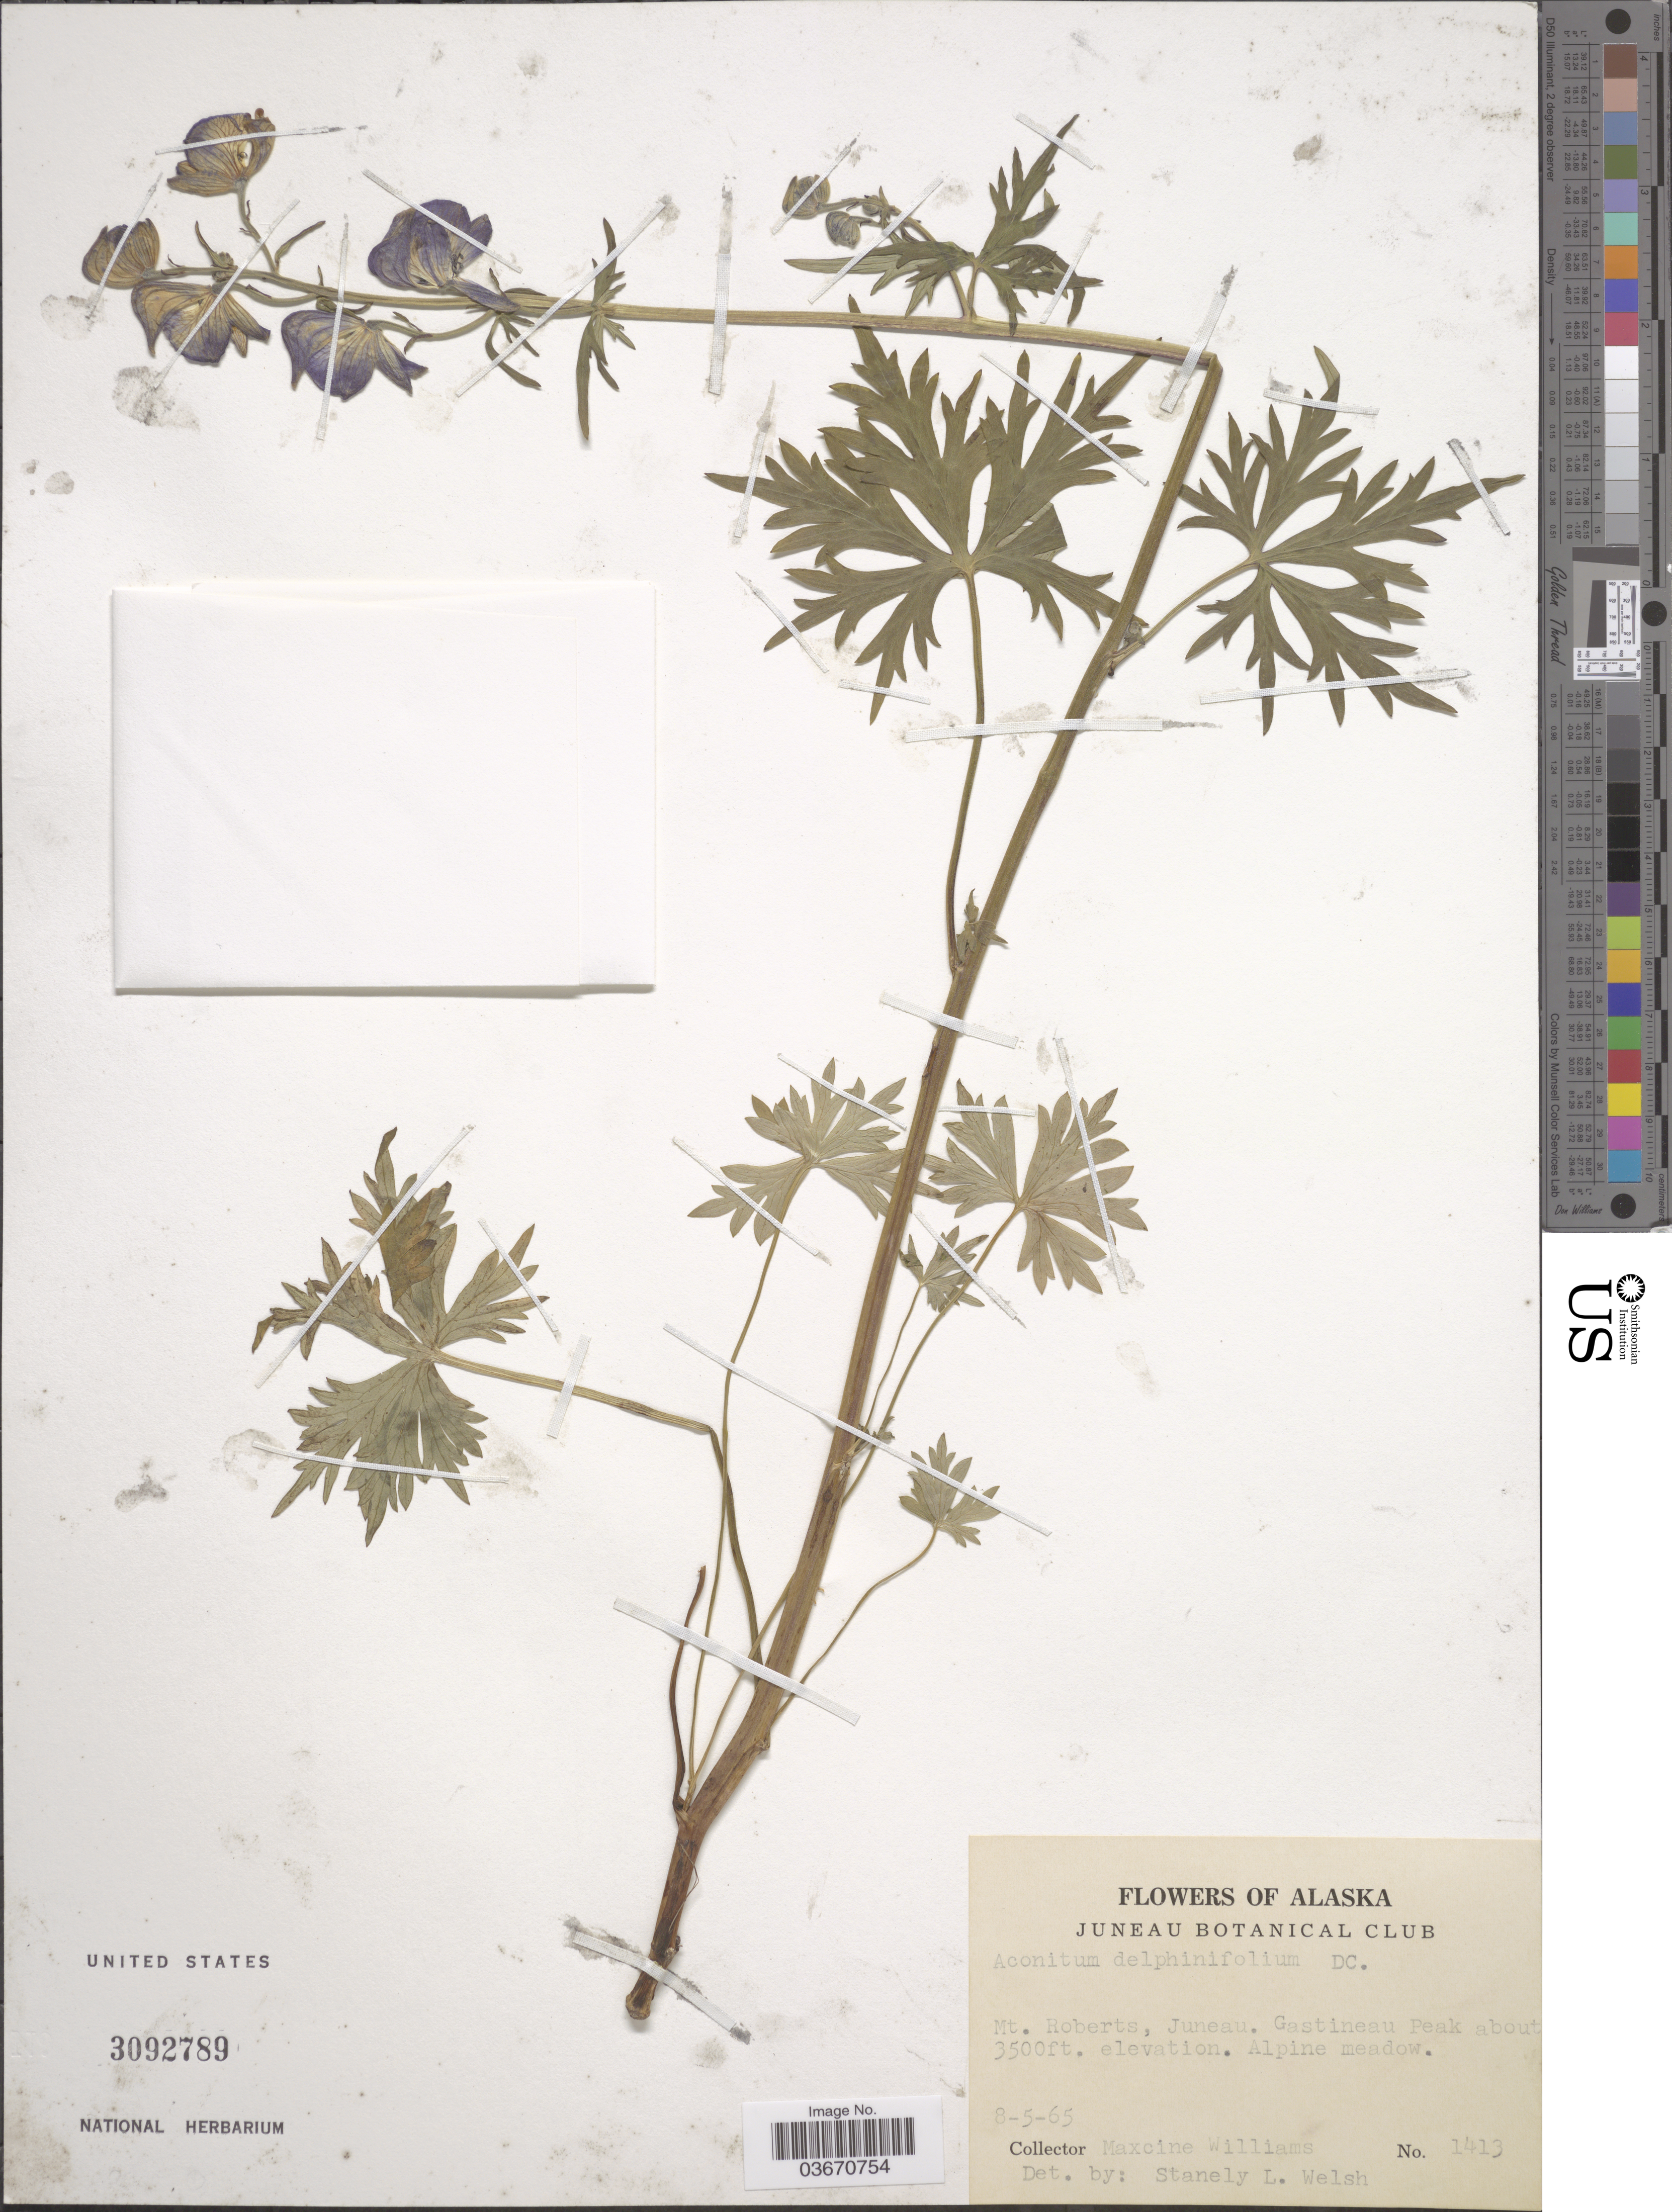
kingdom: Plantae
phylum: Tracheophyta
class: Magnoliopsida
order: Ranunculales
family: Ranunculaceae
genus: Aconitum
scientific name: Aconitum delphinifolium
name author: DC.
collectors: M. Williams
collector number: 1413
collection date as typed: Transcribed d/m/y: 5/8/65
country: United States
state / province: Alaska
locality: Mt. Roberts, Juneau. Gastineau Peak.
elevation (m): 1067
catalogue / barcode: US 3092789